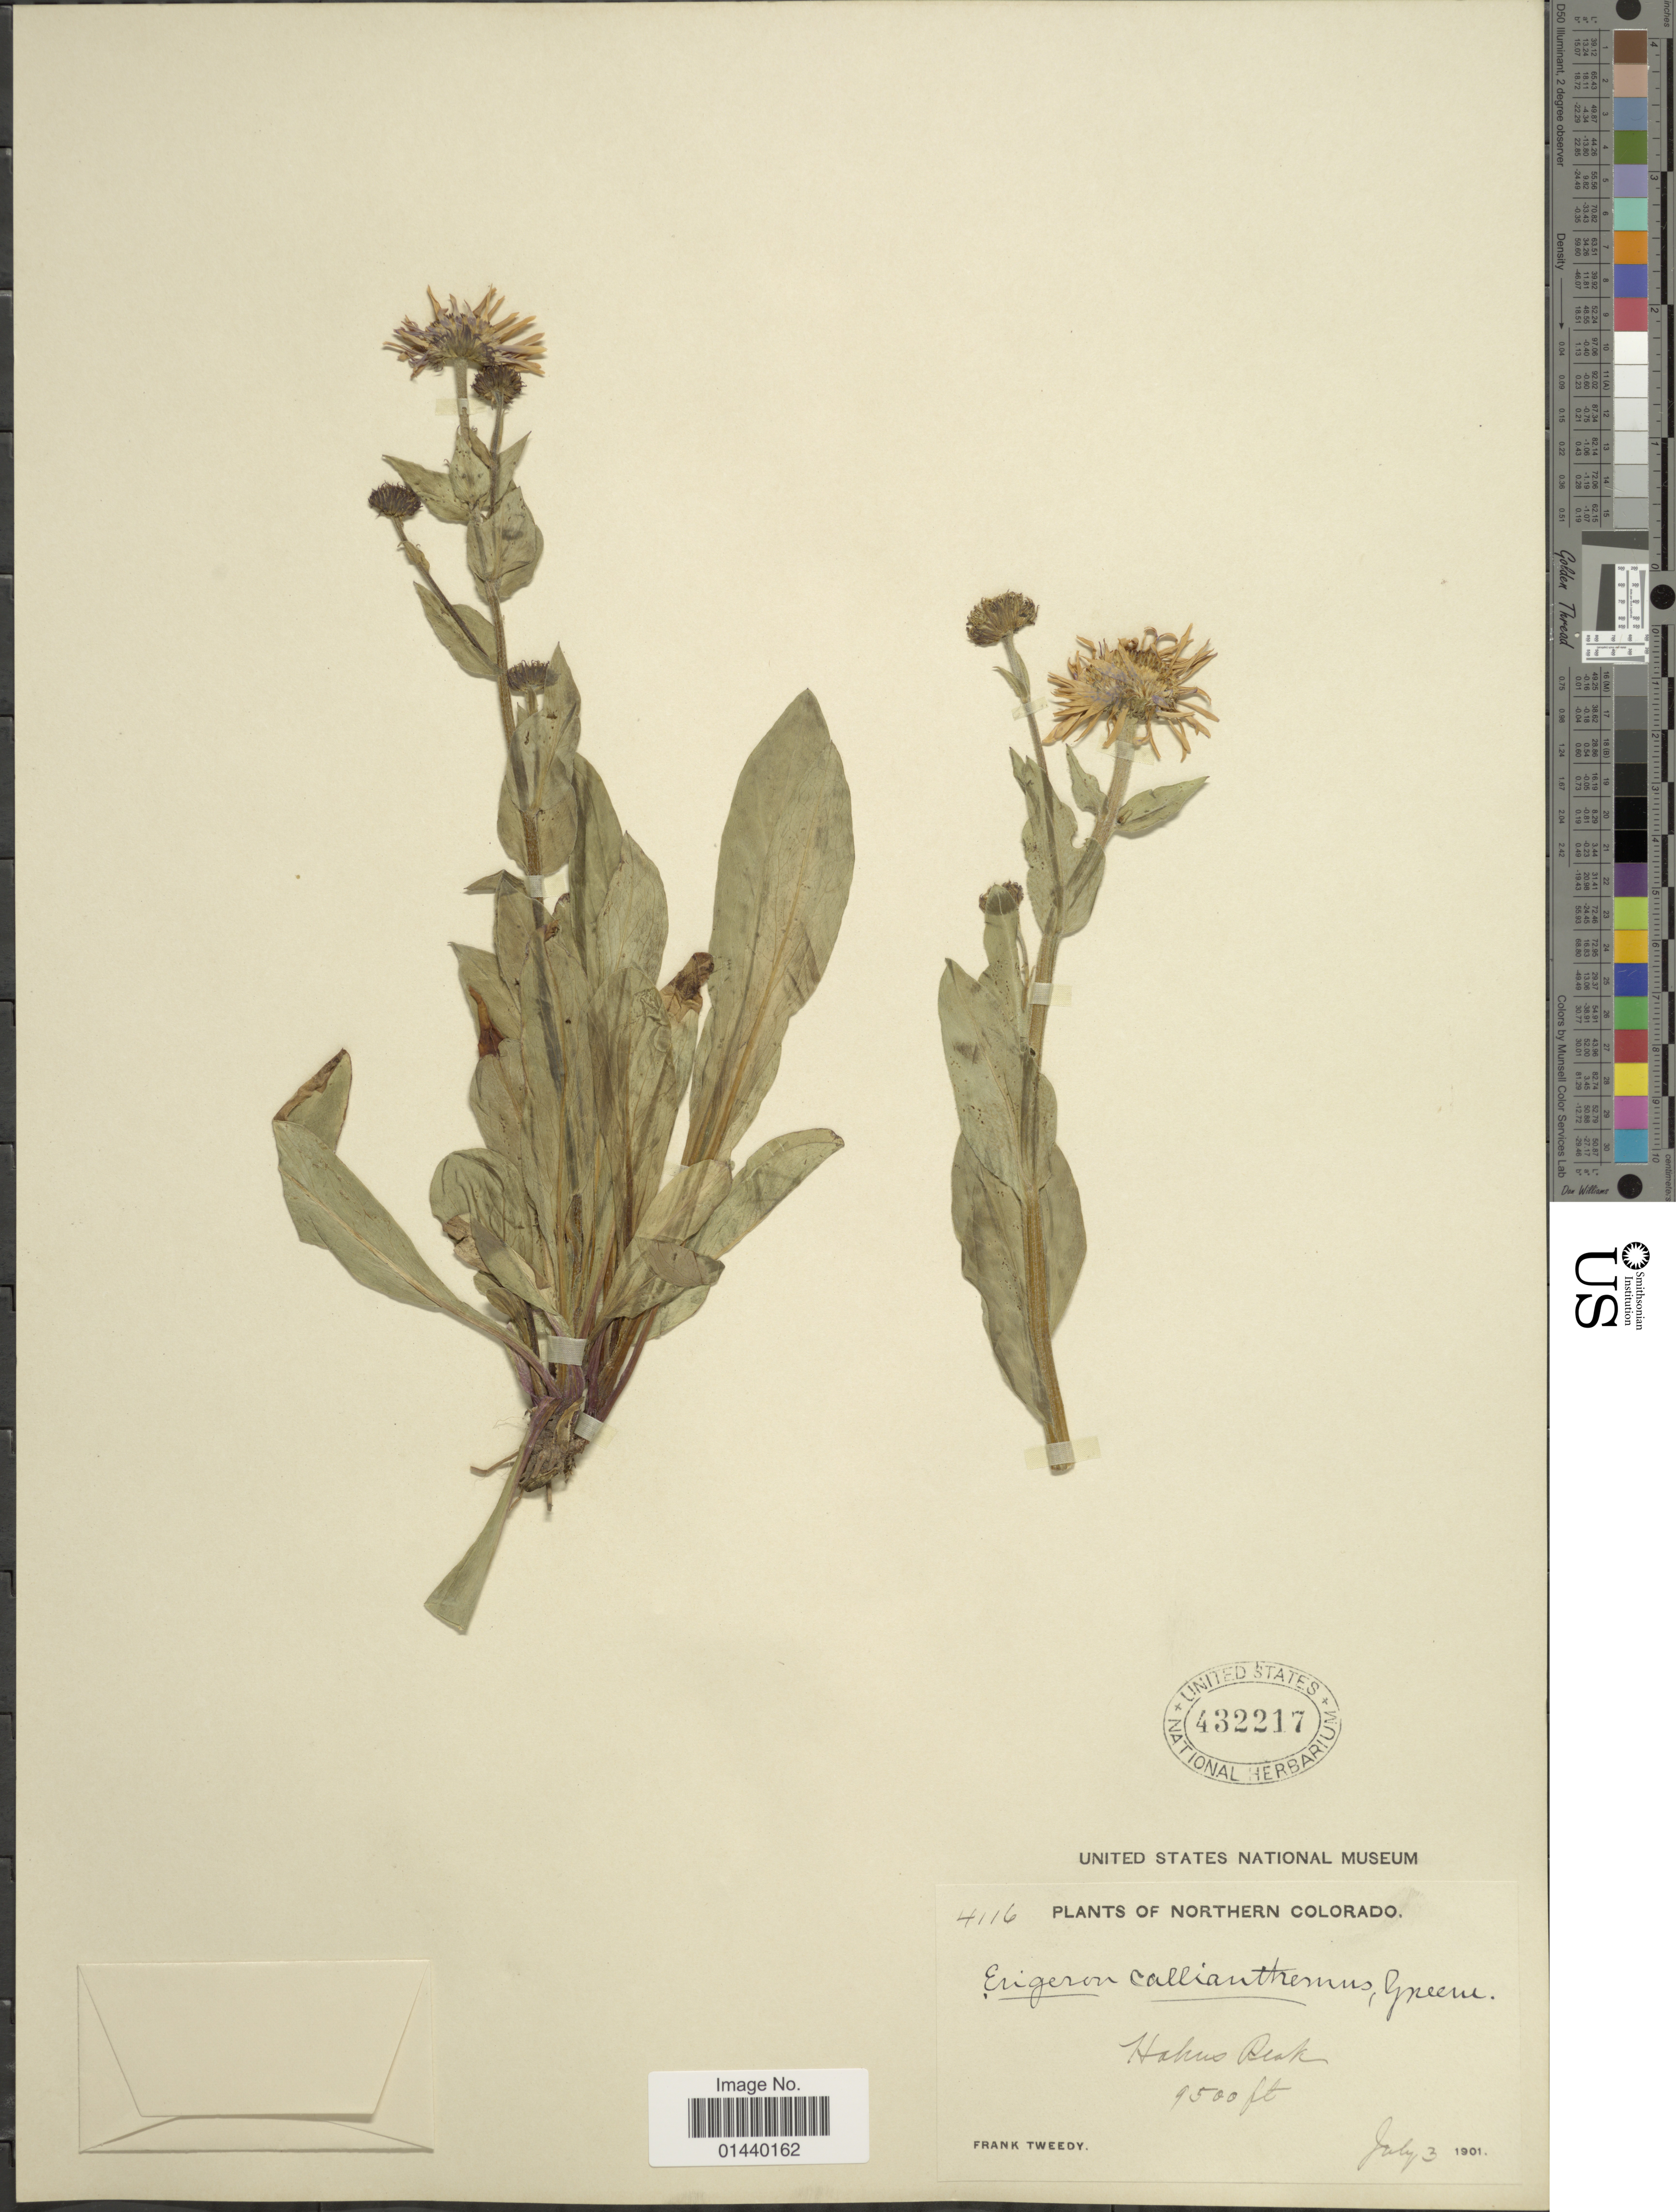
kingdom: Plantae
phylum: Tracheophyta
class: Magnoliopsida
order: Asterales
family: Asteraceae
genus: Erigeron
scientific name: Erigeron salsuginosus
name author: (Richardson ex R. Br.) A. Gray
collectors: F. Tweedy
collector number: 4116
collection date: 1901-07-03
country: United States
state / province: Colorado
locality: Northern Colorado. Hahns Peak.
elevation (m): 2896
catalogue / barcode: US 432217